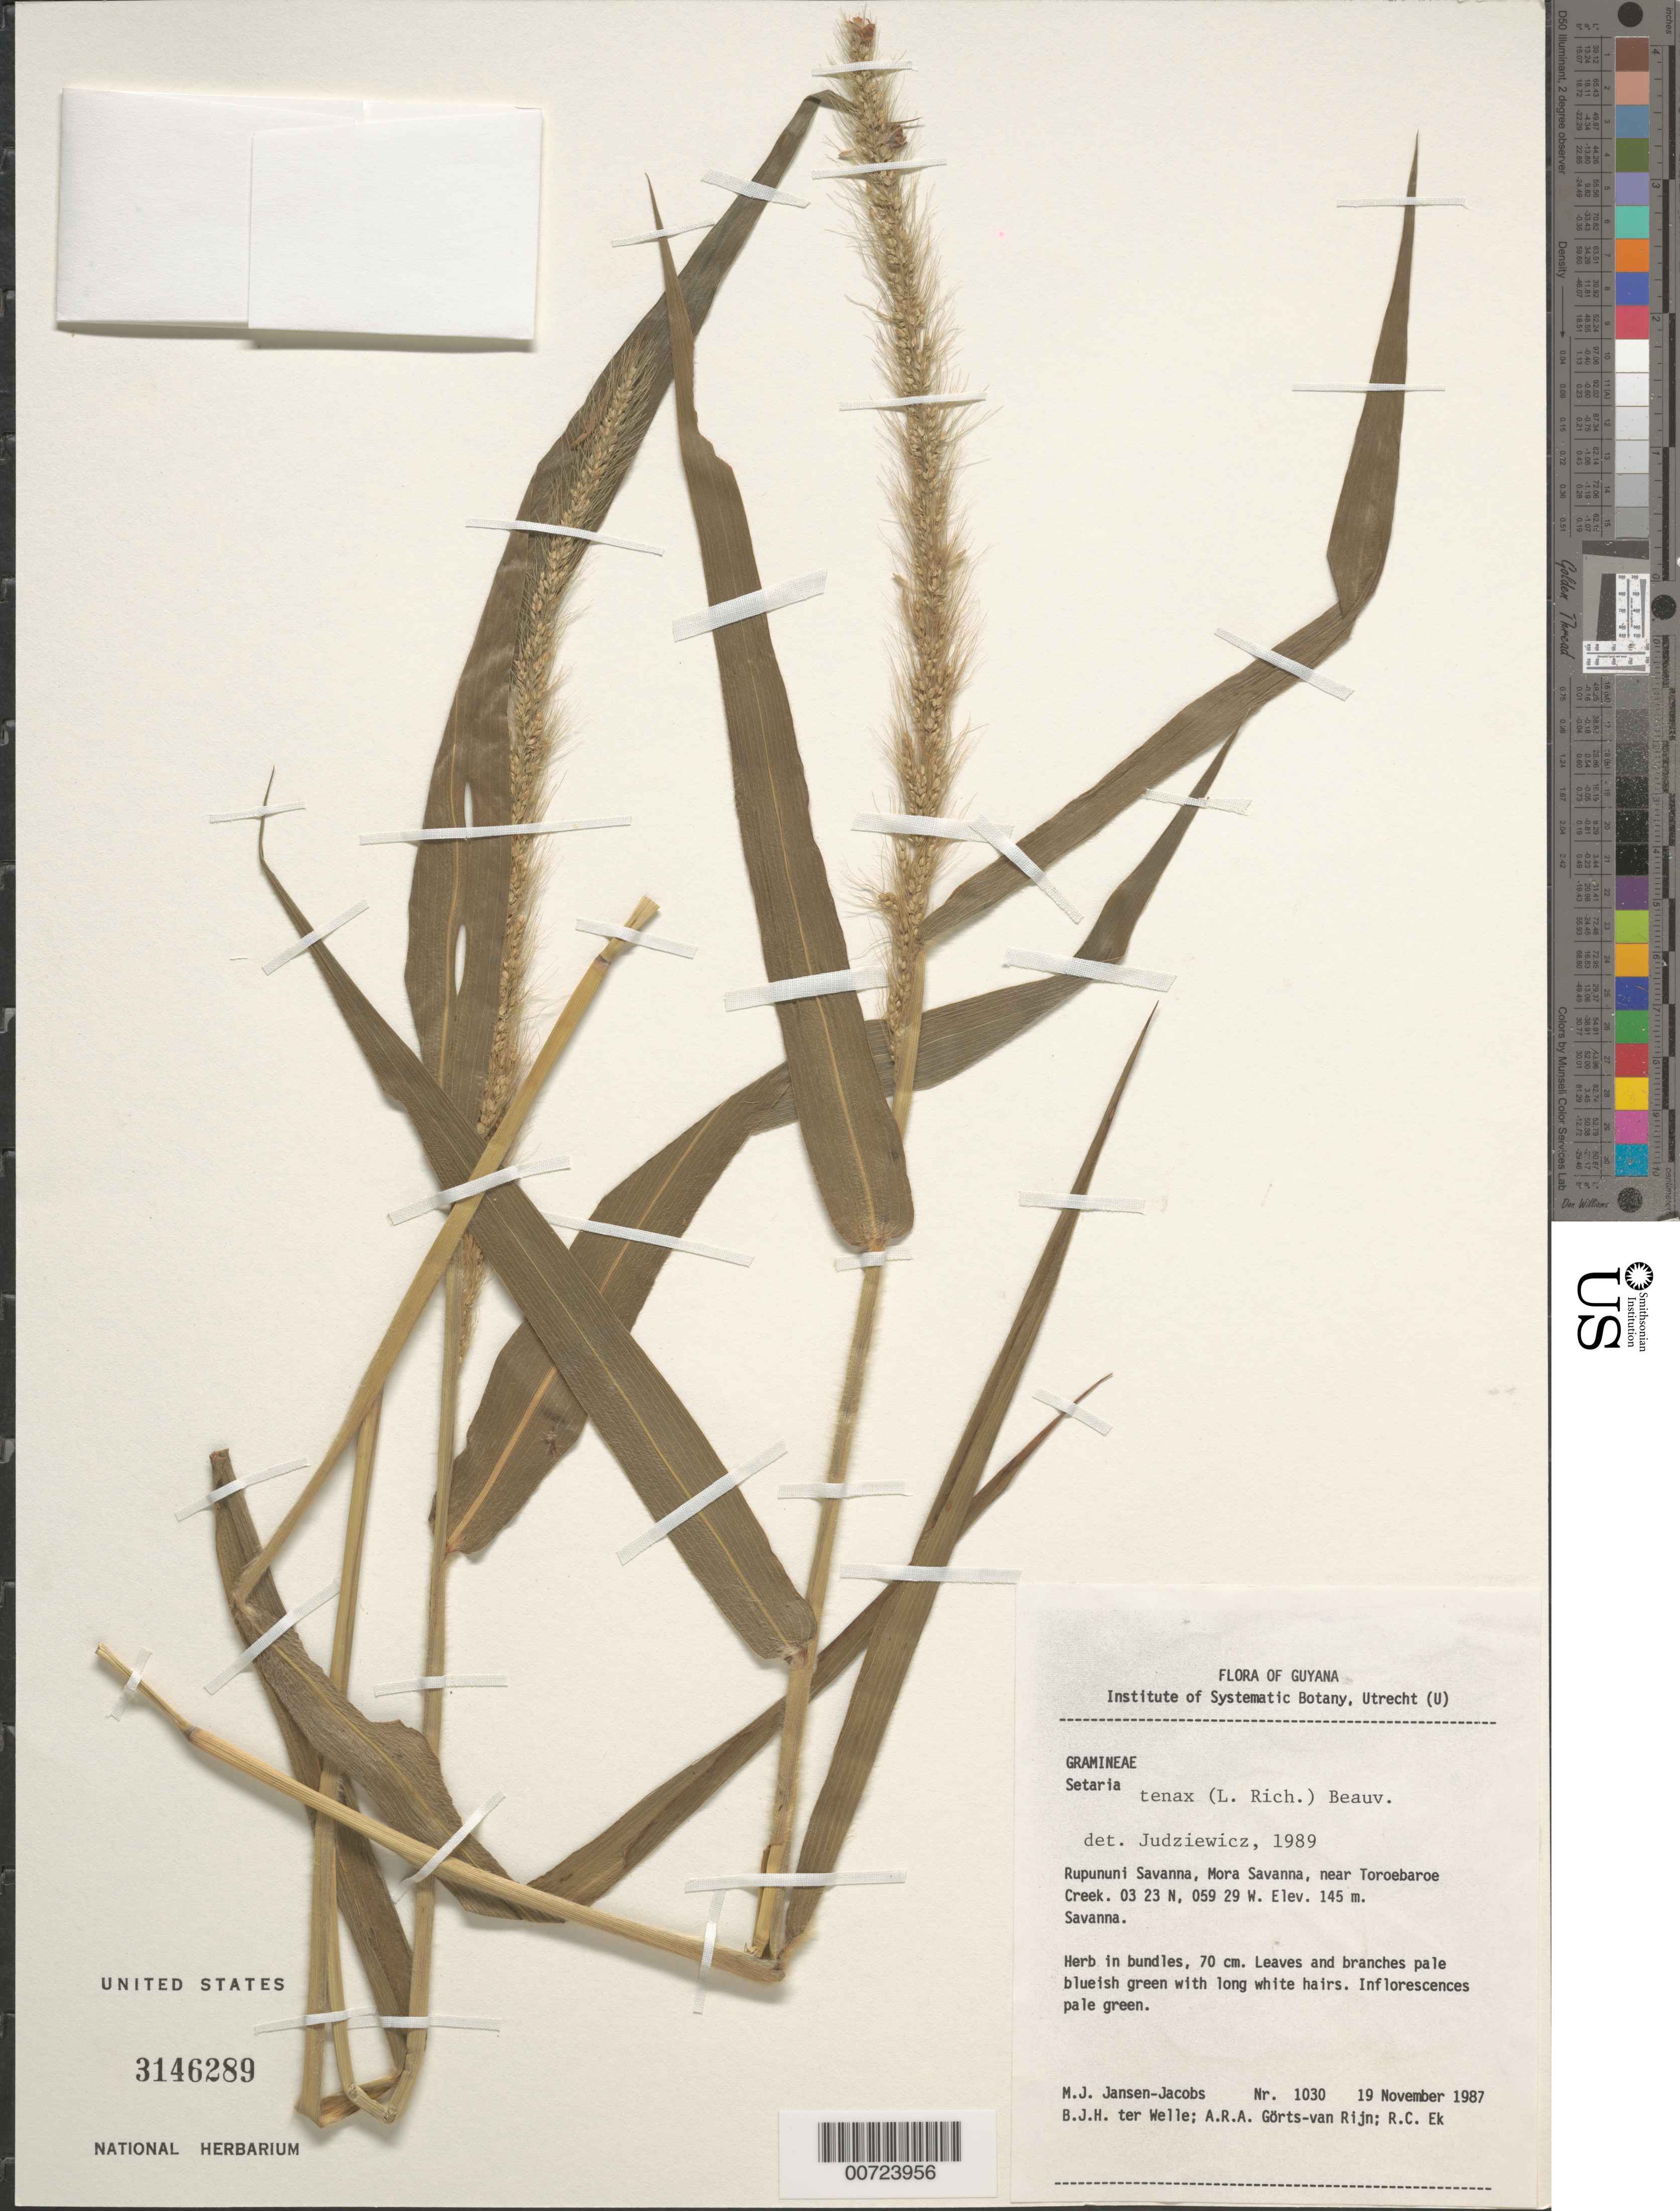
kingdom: Plantae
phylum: Tracheophyta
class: Liliopsida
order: Poales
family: Poaceae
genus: Setaria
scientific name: Setaria tenax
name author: (Rich.) Desv.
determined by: Judziewicz, E. J.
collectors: M. J. Jansen-Jacobs, B. Welle, A. .R. A. Görts-van Rijn & R. C. Ek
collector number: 1030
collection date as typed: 19-Nov-87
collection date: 1987-11-19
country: Guyana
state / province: U. Takutu-U. Essequibo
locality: Rupununi Savanna, Mora Savanna, near Toroebaroe Creek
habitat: Savanna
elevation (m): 145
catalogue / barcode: US 3146289